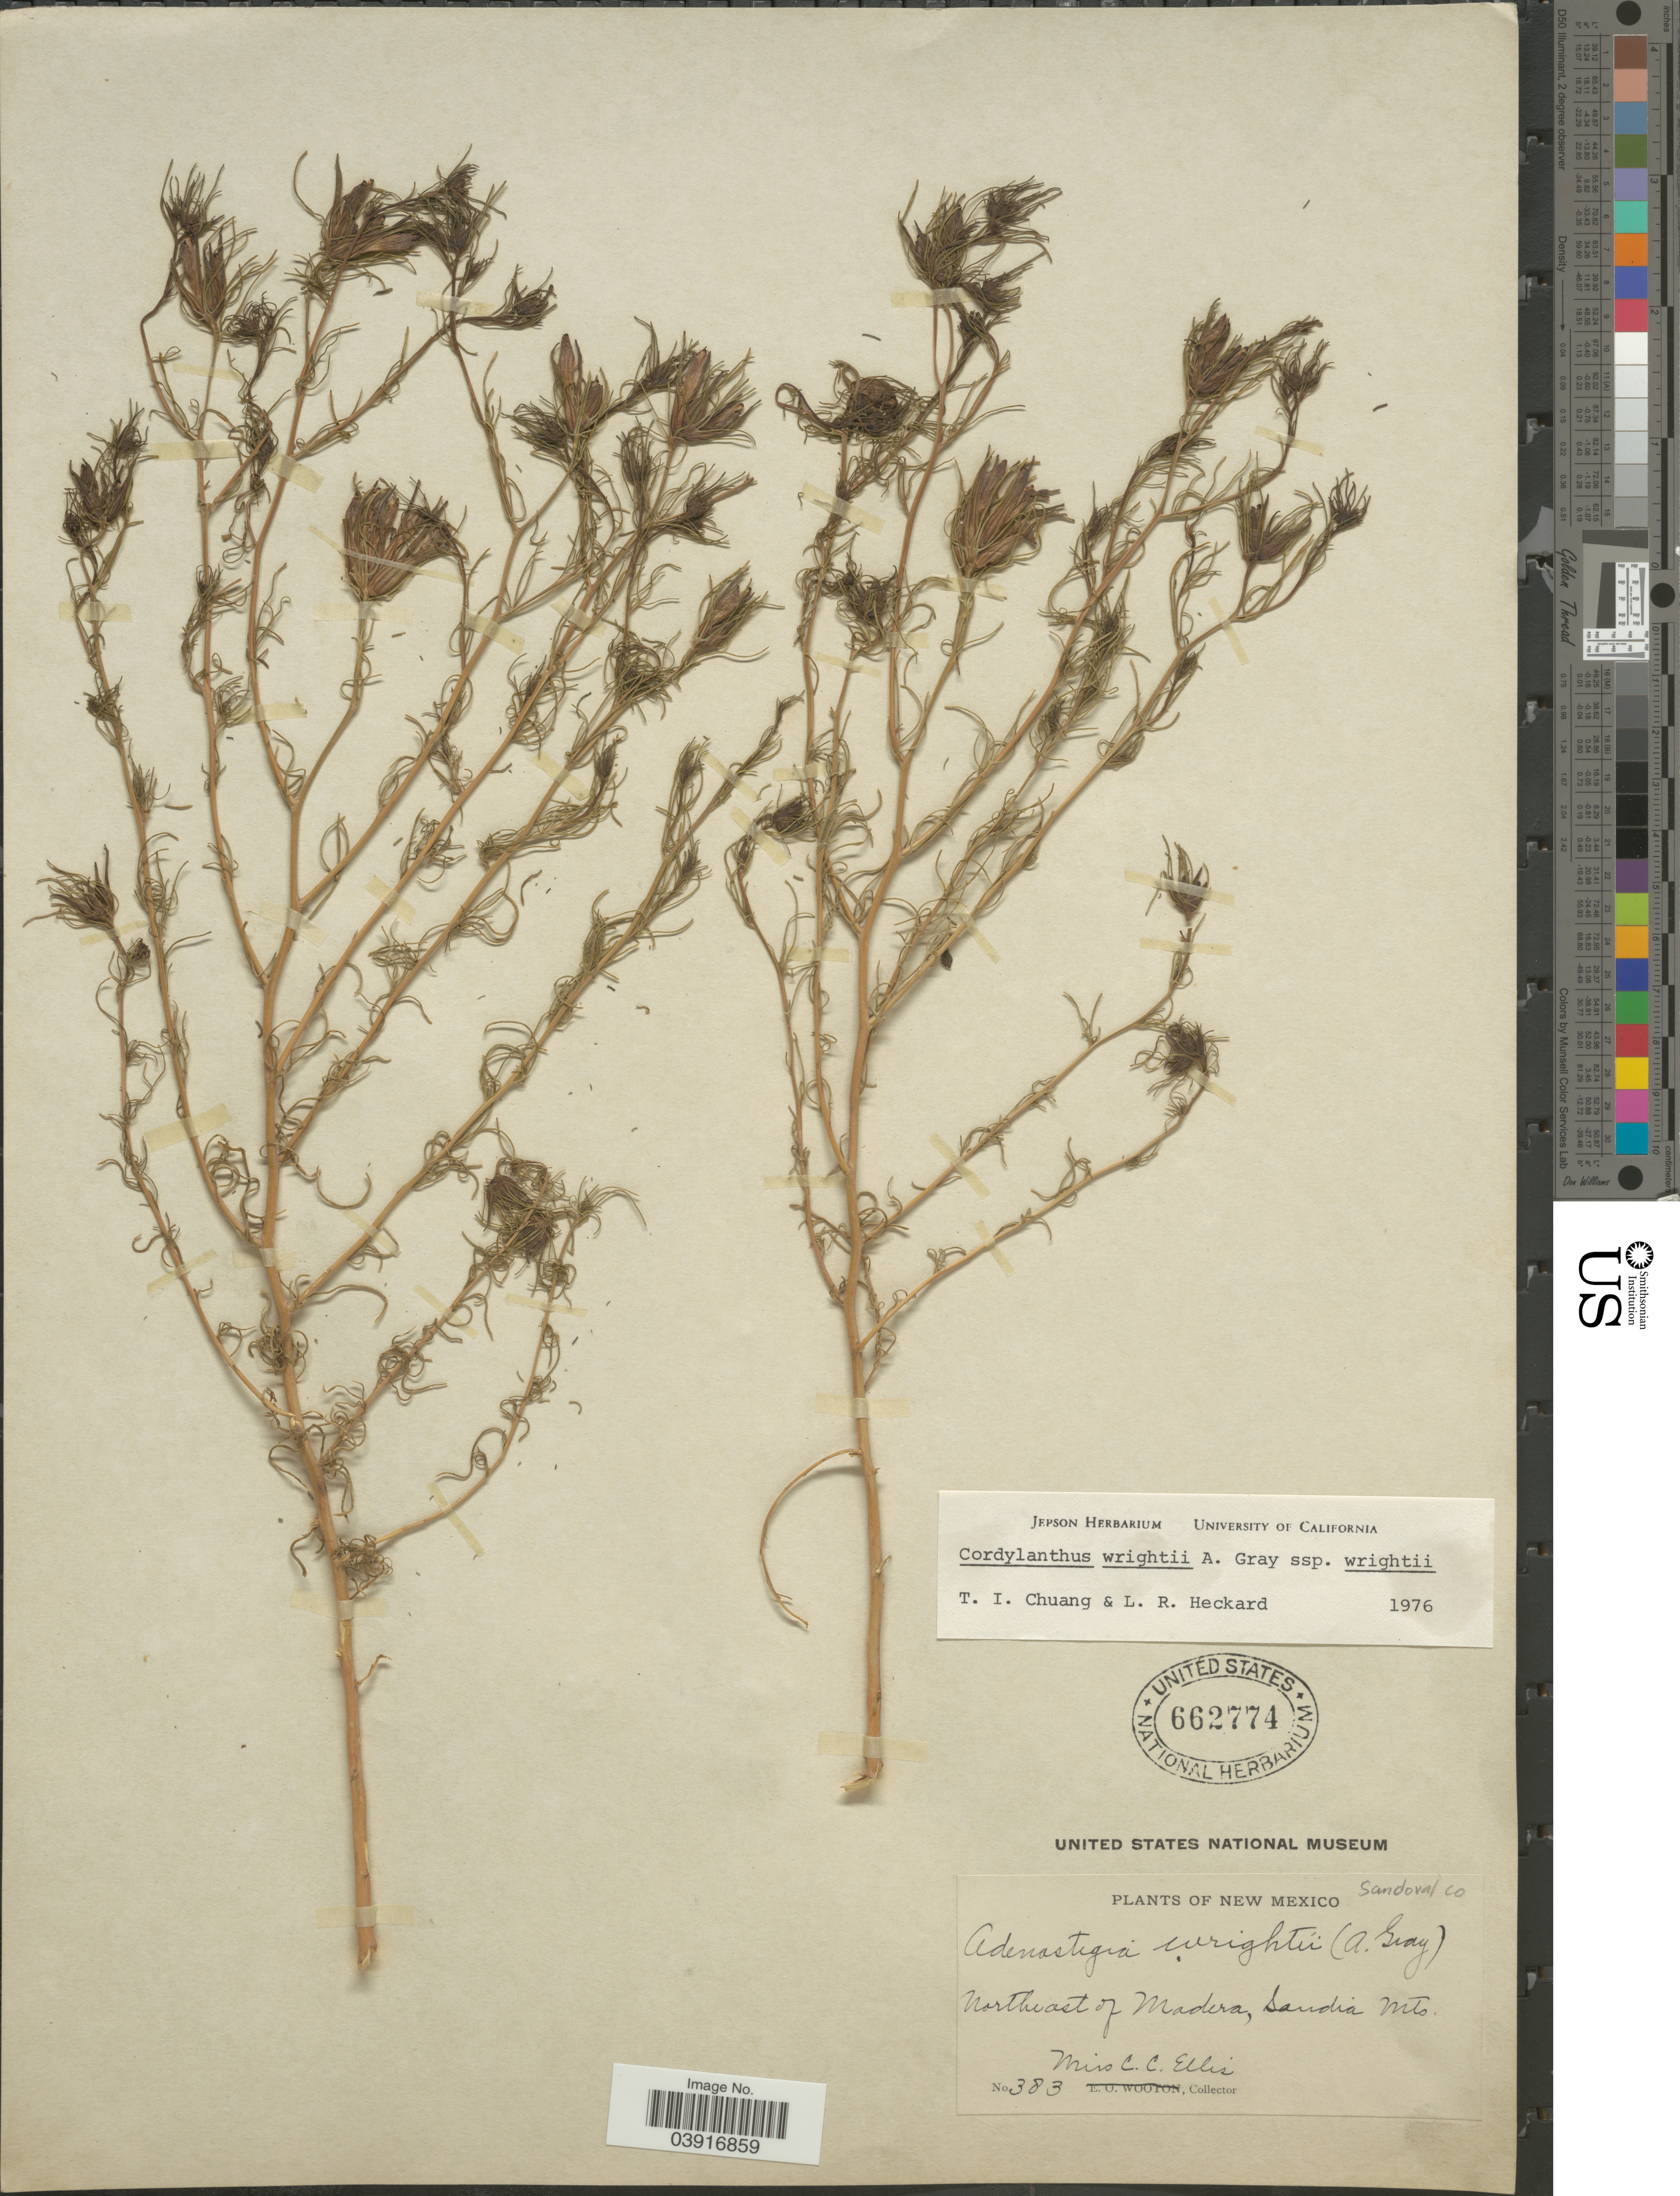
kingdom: Plantae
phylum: Tracheophyta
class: Magnoliopsida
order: Lamiales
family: Orobanchaceae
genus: Cordylanthus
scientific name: Cordylanthus wrightii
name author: A. Gray in Emory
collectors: C. C. Ellis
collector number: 383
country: United States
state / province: New Mexico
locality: Sandoval Co. Northeast of Madera, Sandia Mts.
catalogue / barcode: US 662774